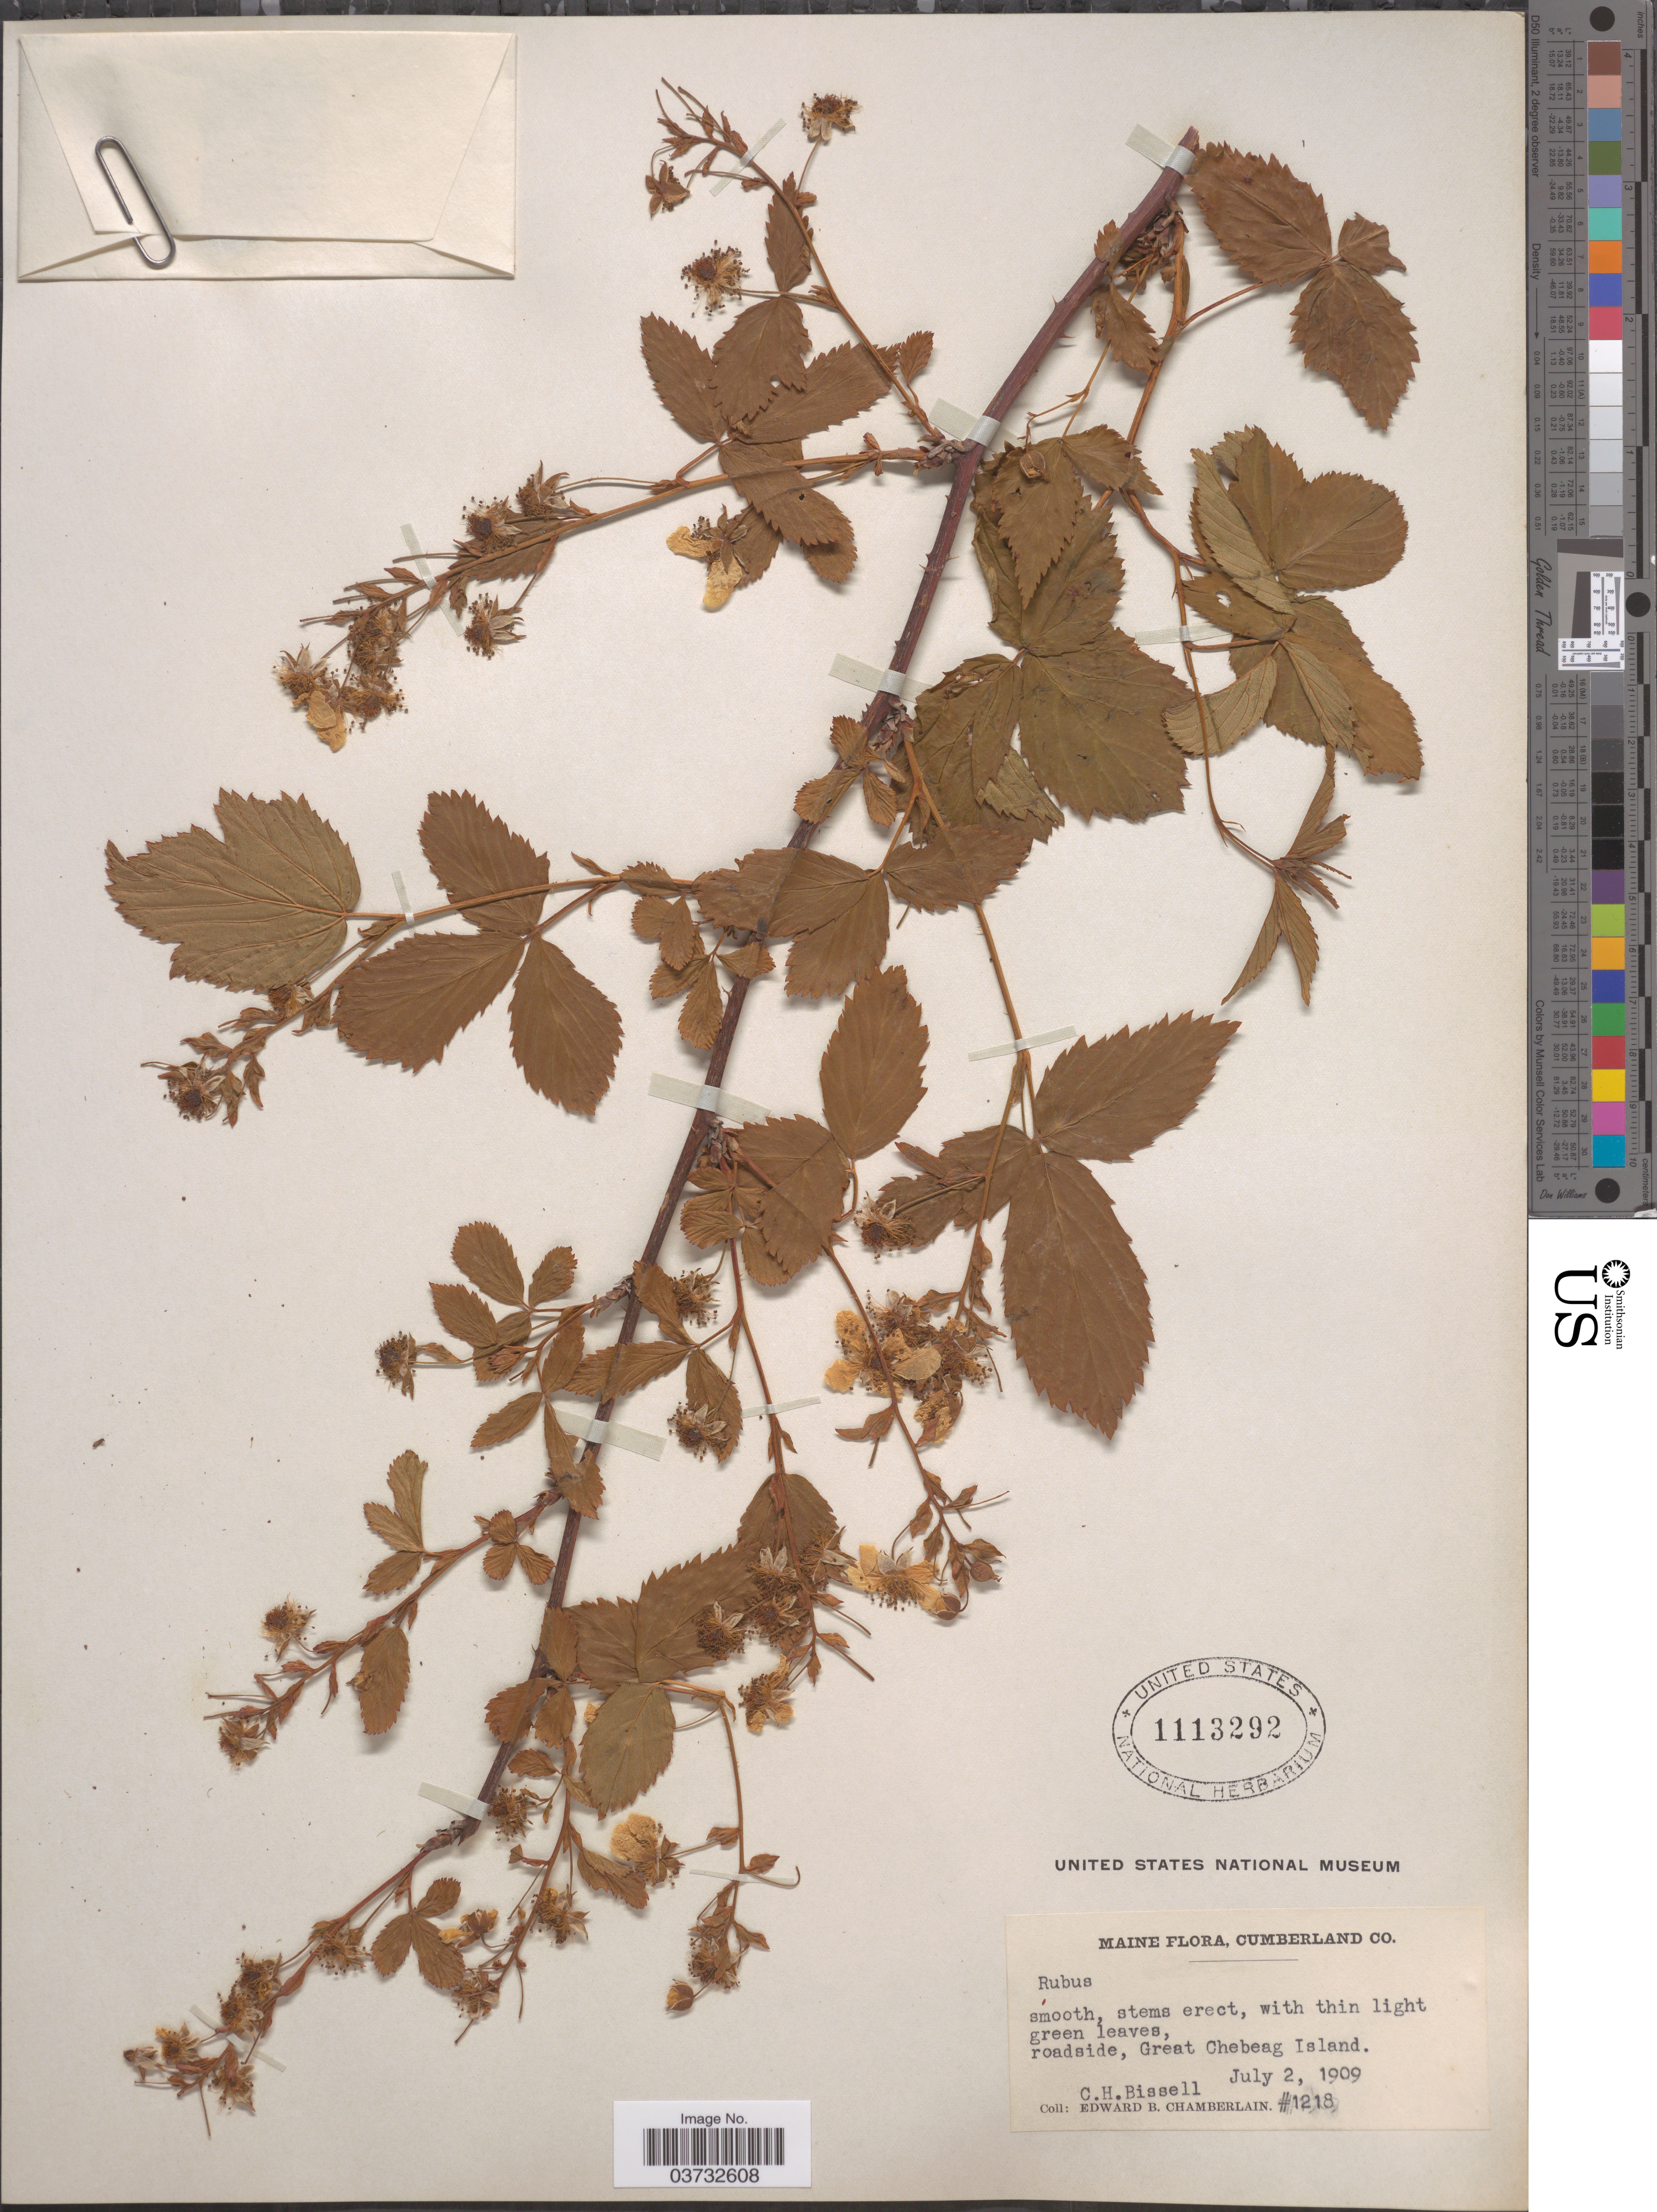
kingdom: Plantae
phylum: Tracheophyta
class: Magnoliopsida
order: Rosales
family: Rosaceae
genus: Rubus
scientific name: Rubus sp.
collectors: C. Bissell & E. Chamberlain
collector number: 1218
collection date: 1909-07-02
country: United States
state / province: Maine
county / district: Cumberland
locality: Cumberland Co. Roadside, Great Chebeag Island.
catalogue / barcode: US 1113292